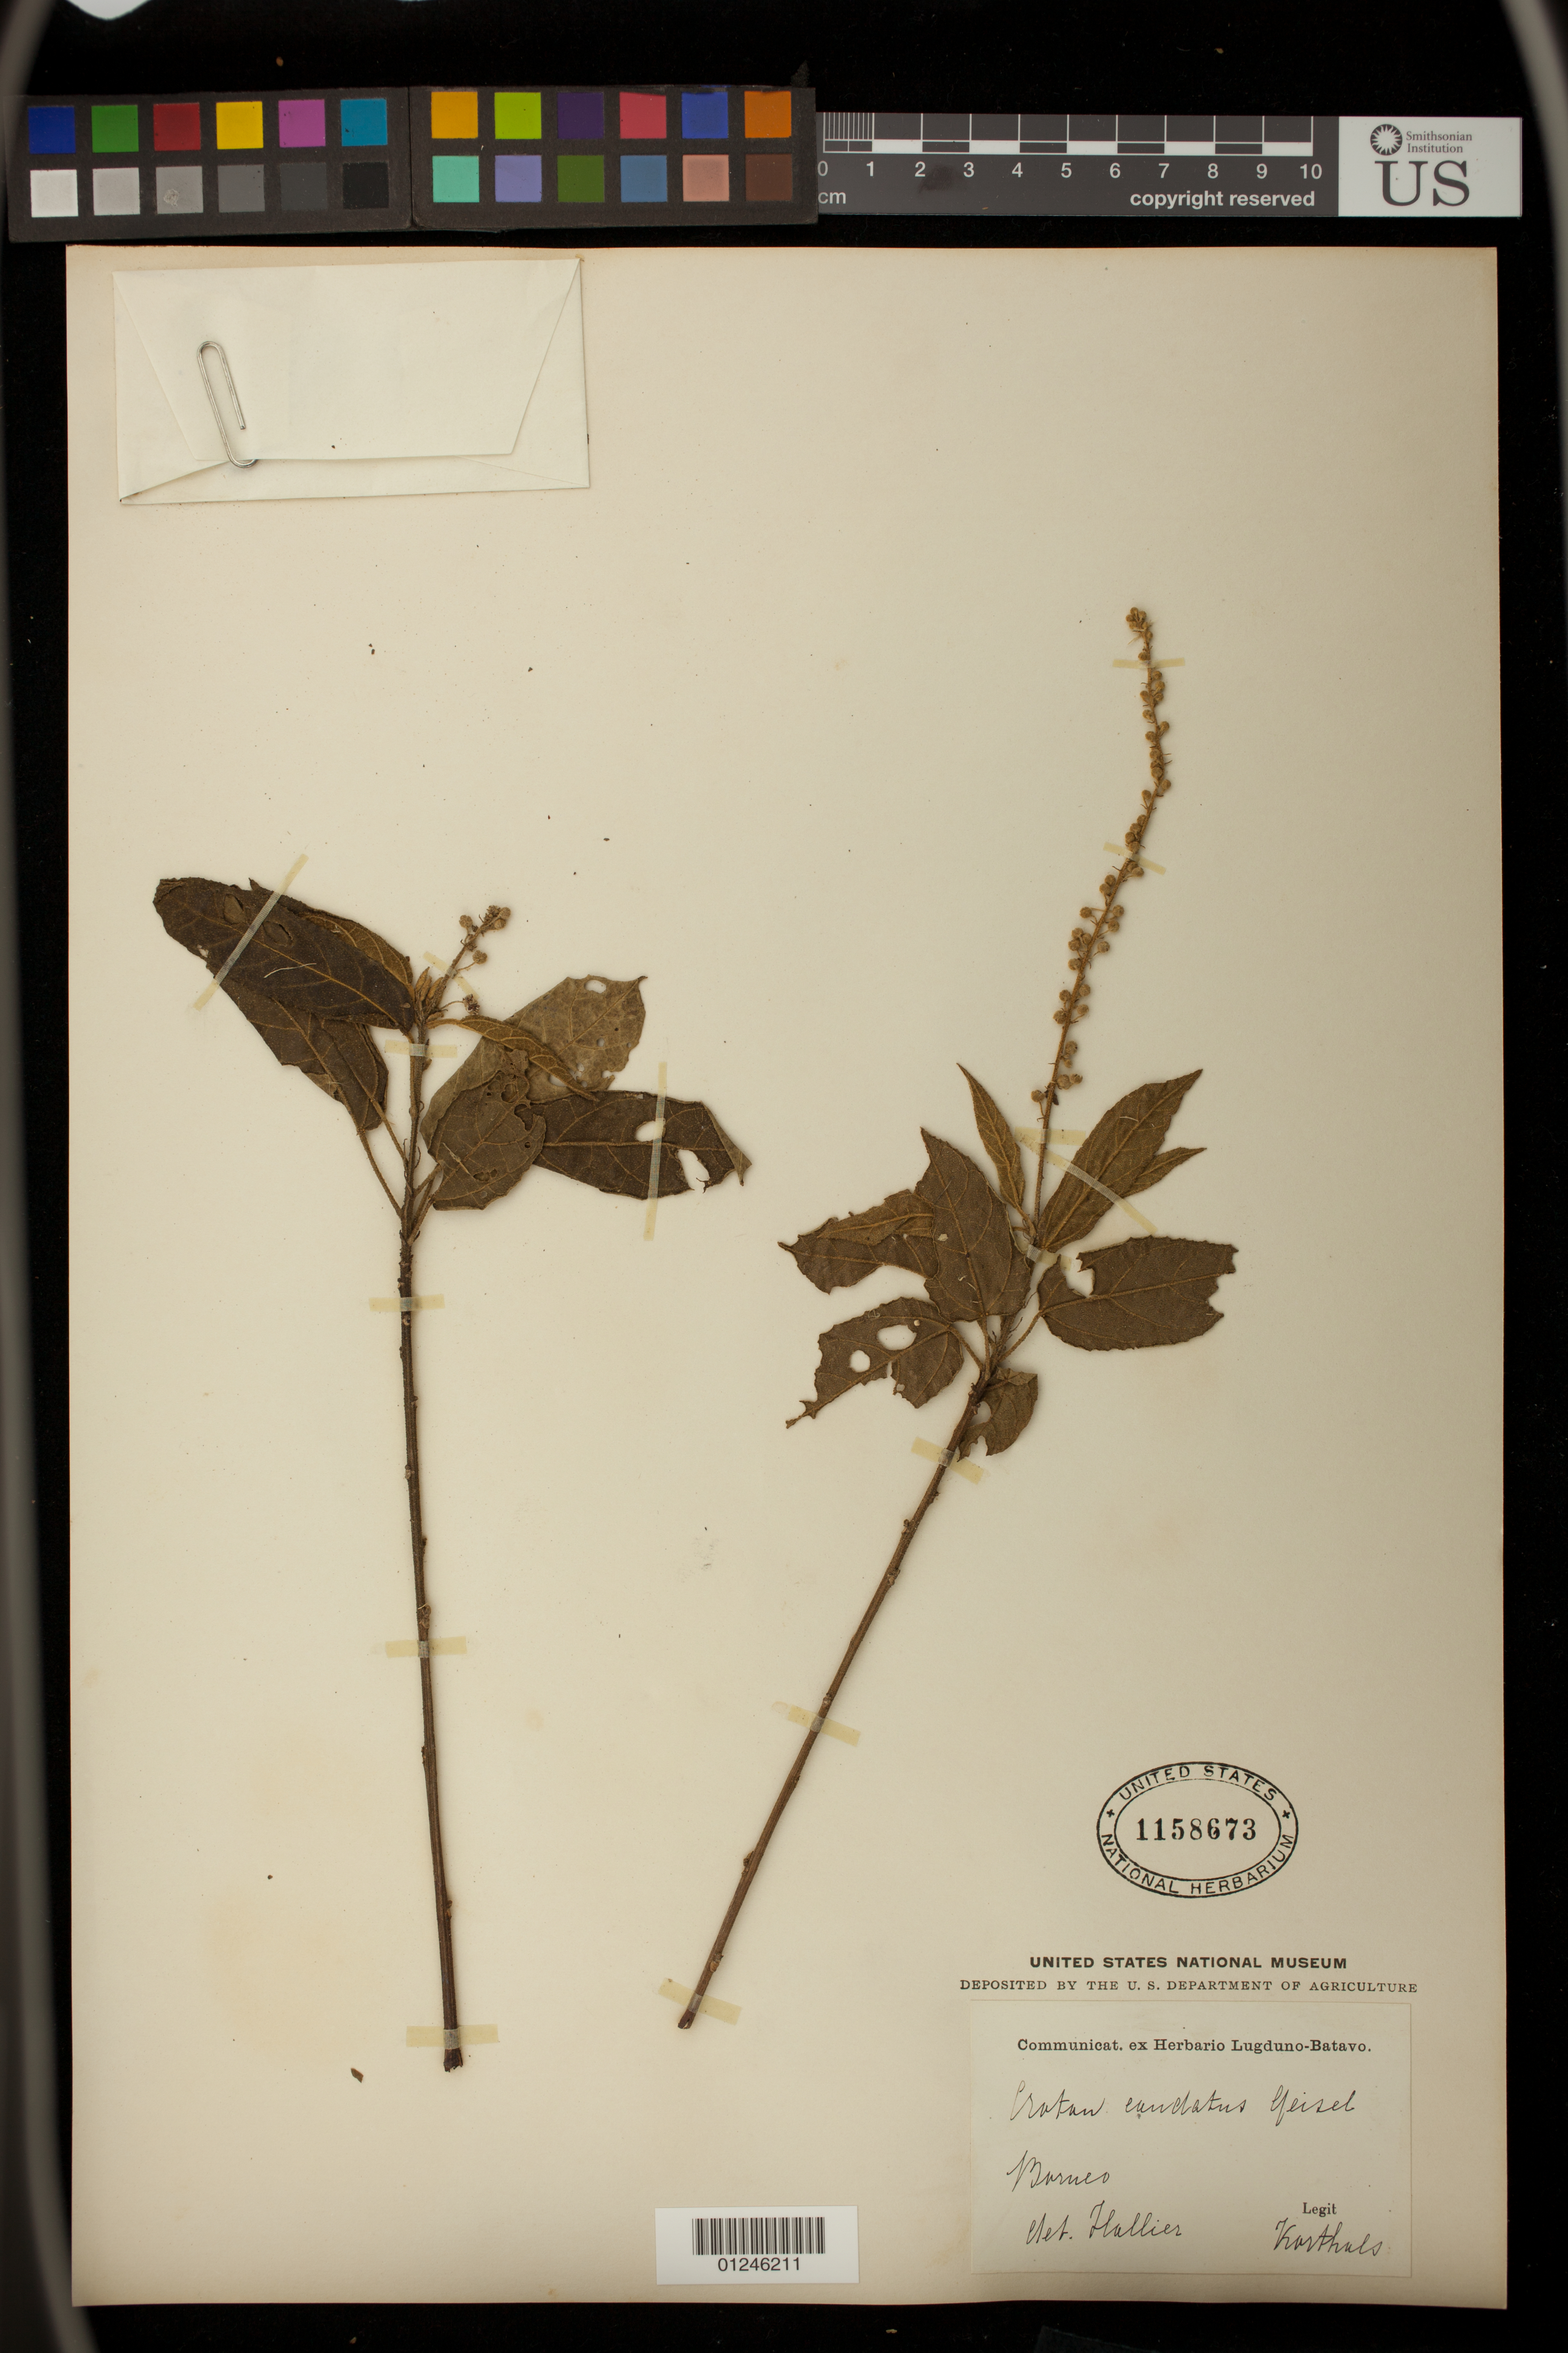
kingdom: Plantae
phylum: Tracheophyta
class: Magnoliopsida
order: Malpighiales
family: Euphorbiaceae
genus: Croton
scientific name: Croton caudatus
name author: Geiseler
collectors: H. G. Hallier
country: Indonesia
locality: Borneo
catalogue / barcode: US 1158673